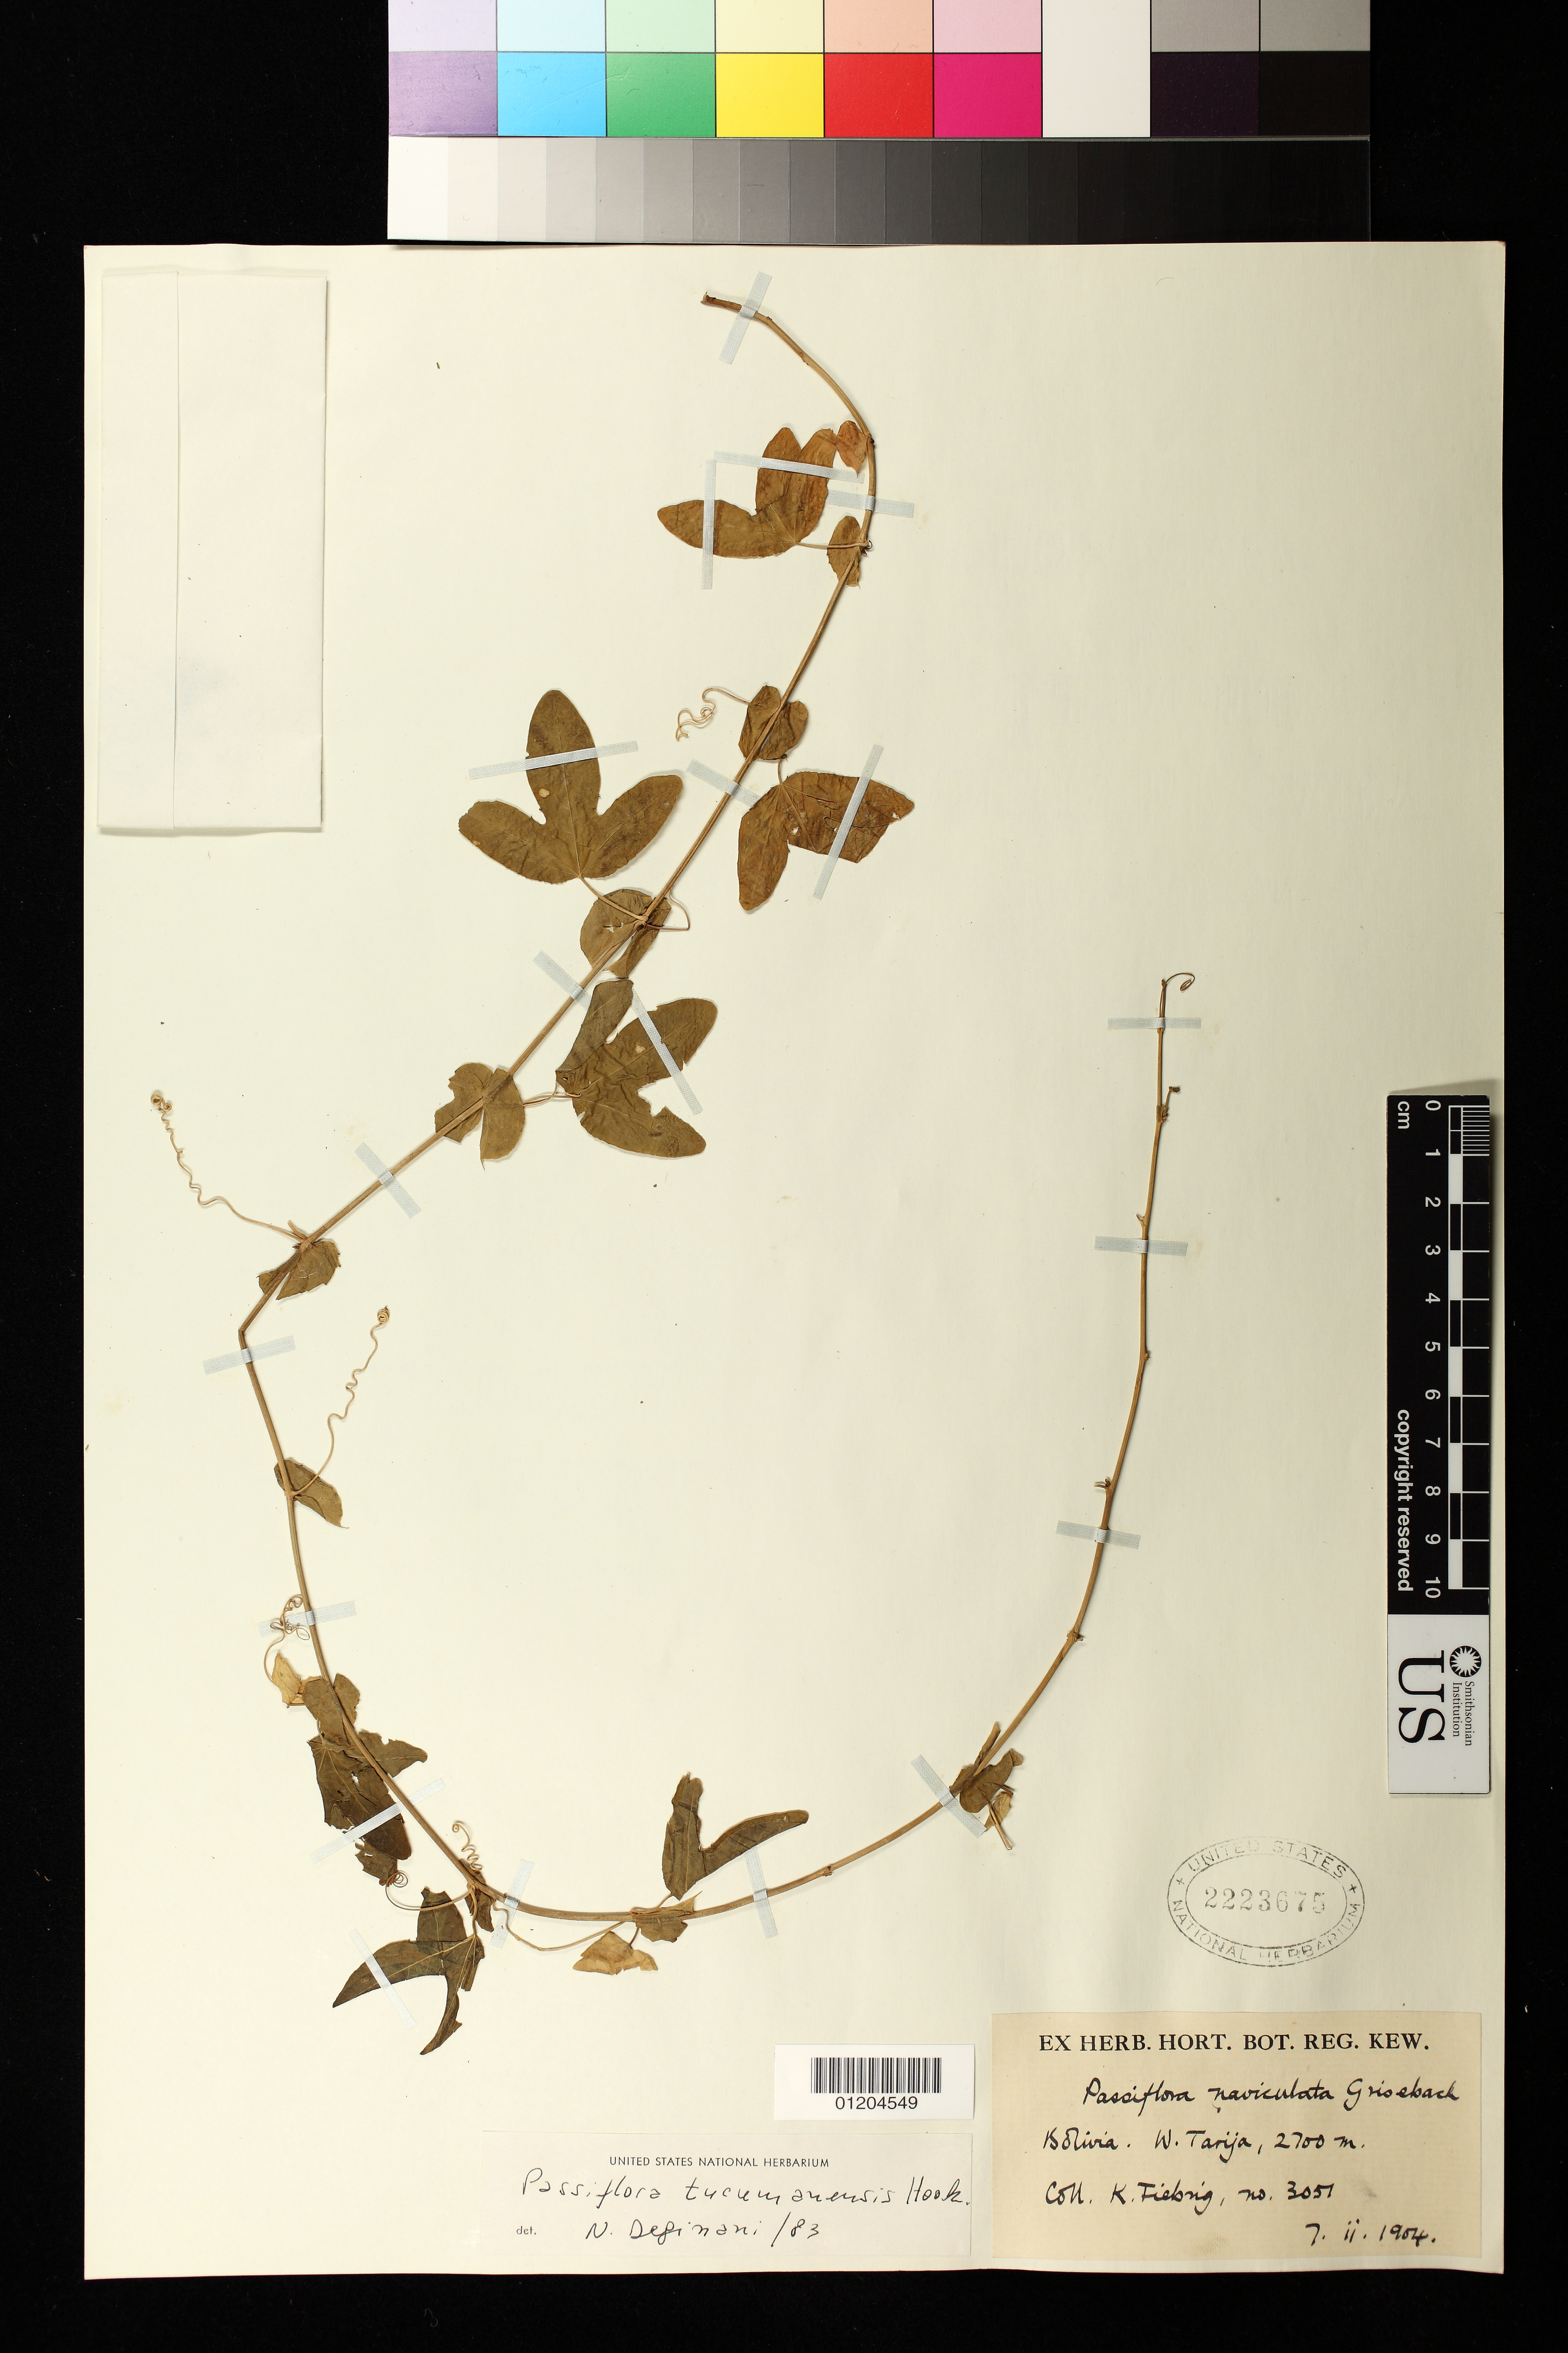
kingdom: Plantae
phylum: Tracheophyta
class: Magnoliopsida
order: Malpighiales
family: Passifloraceae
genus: Passiflora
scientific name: Passiflora tucumanensis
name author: Hook.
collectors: K. Fiebrig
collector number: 3051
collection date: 1904-02-07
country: Bolivia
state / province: Tarija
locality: West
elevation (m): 2700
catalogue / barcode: US 2223675